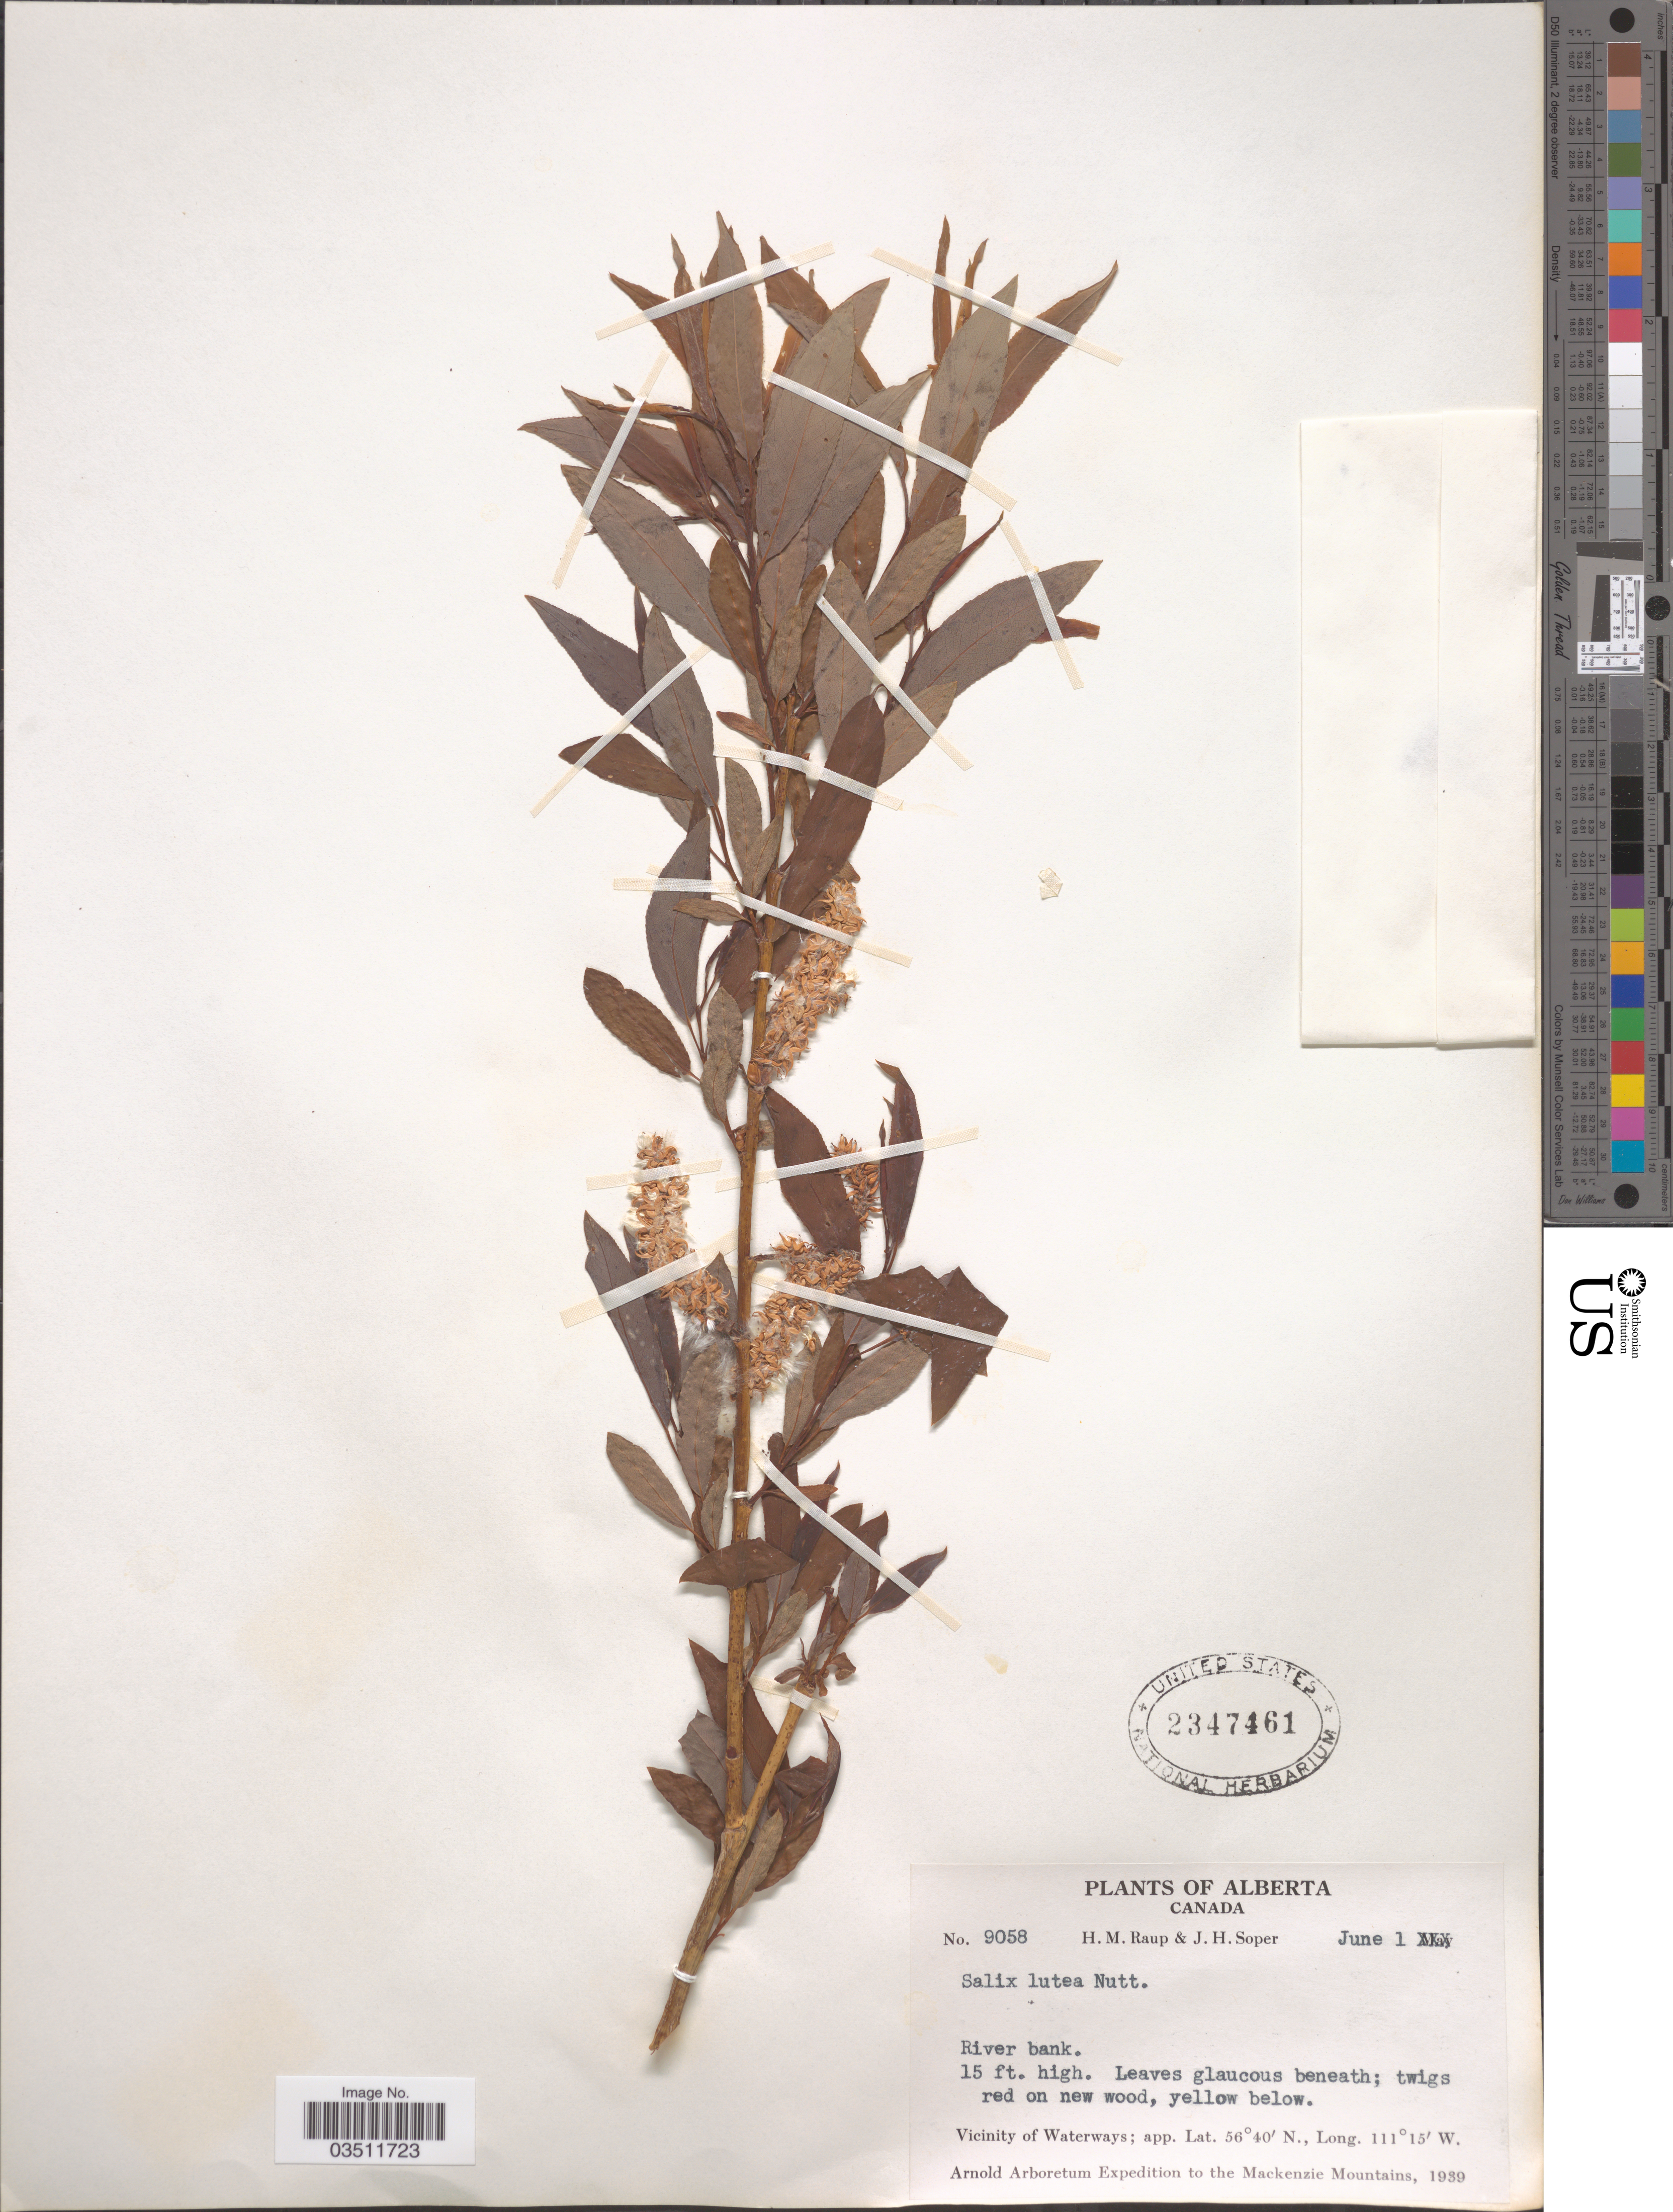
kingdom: Plantae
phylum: Tracheophyta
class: Magnoliopsida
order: Malpighiales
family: Salicaceae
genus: Salix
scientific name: Salix lutea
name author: Nutt.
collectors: H. Raup & J. H. Soper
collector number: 9058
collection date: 1939-06-01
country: Canada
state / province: Alberta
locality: River bank. Vicinity of Waterways. Mackenzie Mountains.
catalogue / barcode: US 2347461